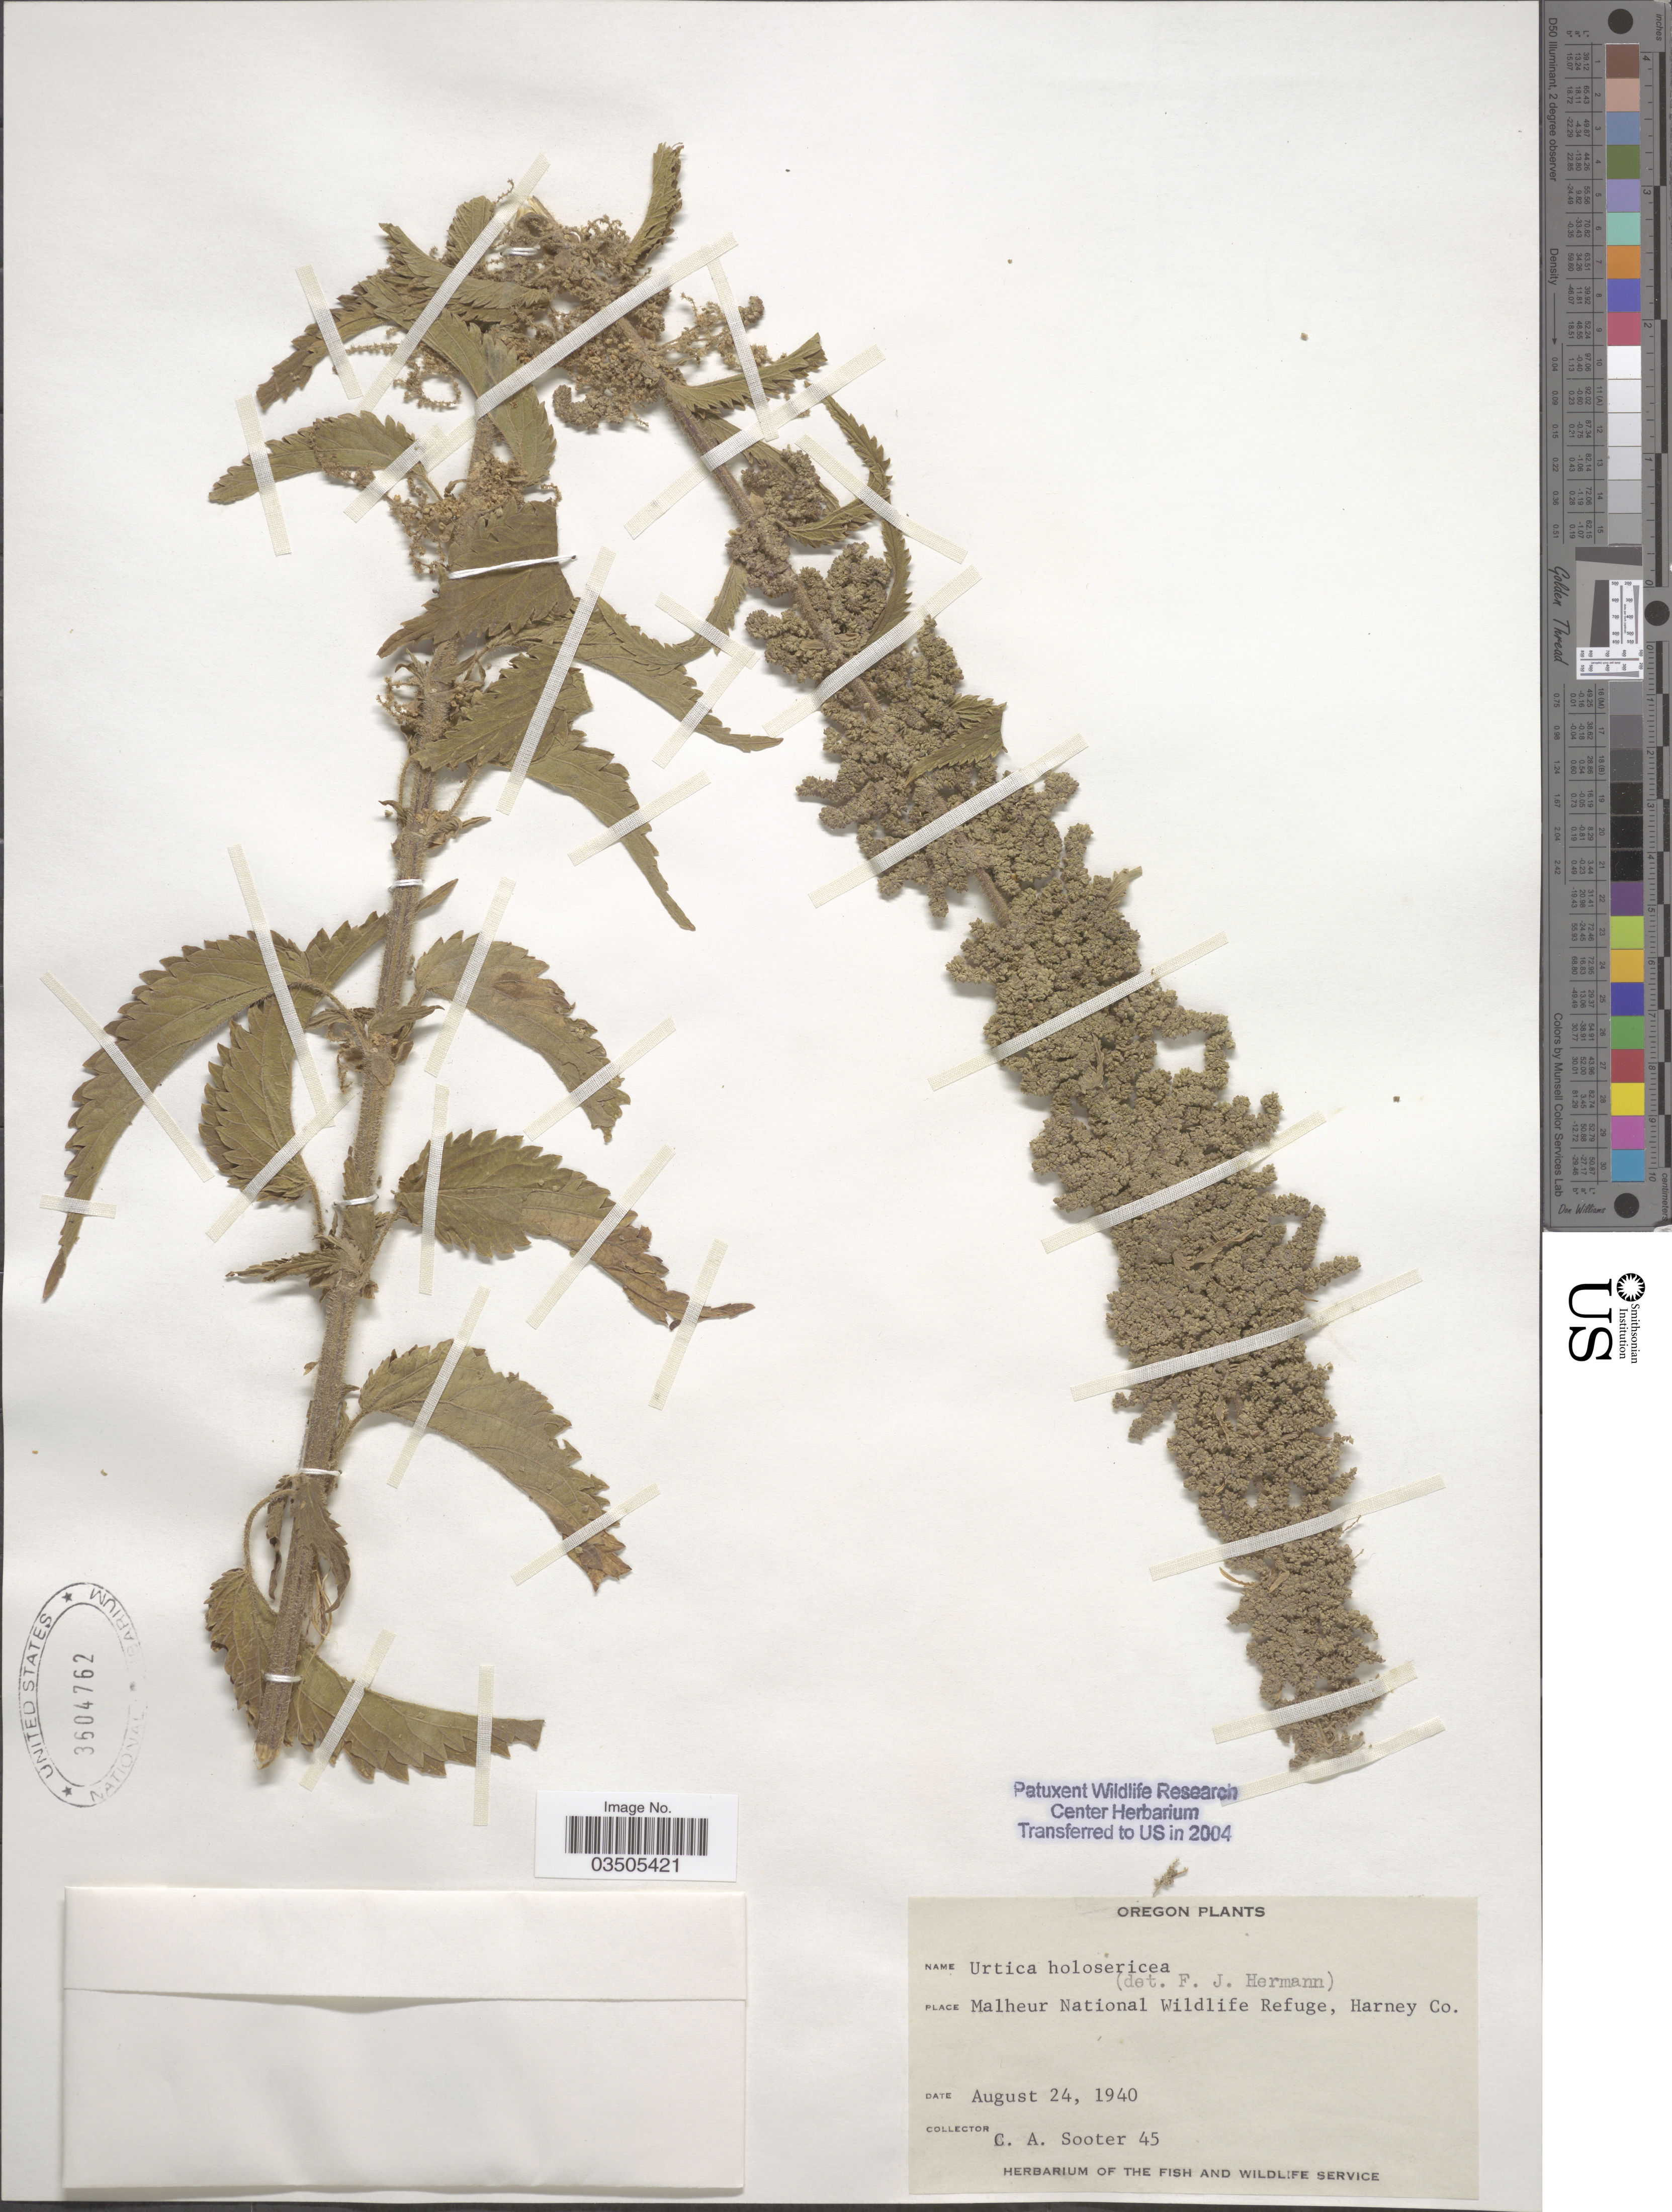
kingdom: Plantae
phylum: Tracheophyta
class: Magnoliopsida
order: Rosales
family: Urticaceae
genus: Urtica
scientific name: Urtica dioica subsp. holosericea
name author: (Nutt.) Thorne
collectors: C. Sooter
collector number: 45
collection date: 1940-08-24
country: United States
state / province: Oregon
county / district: Harney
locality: Malheur National Wildlife Refuge, Harney Co.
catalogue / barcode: US 3604762